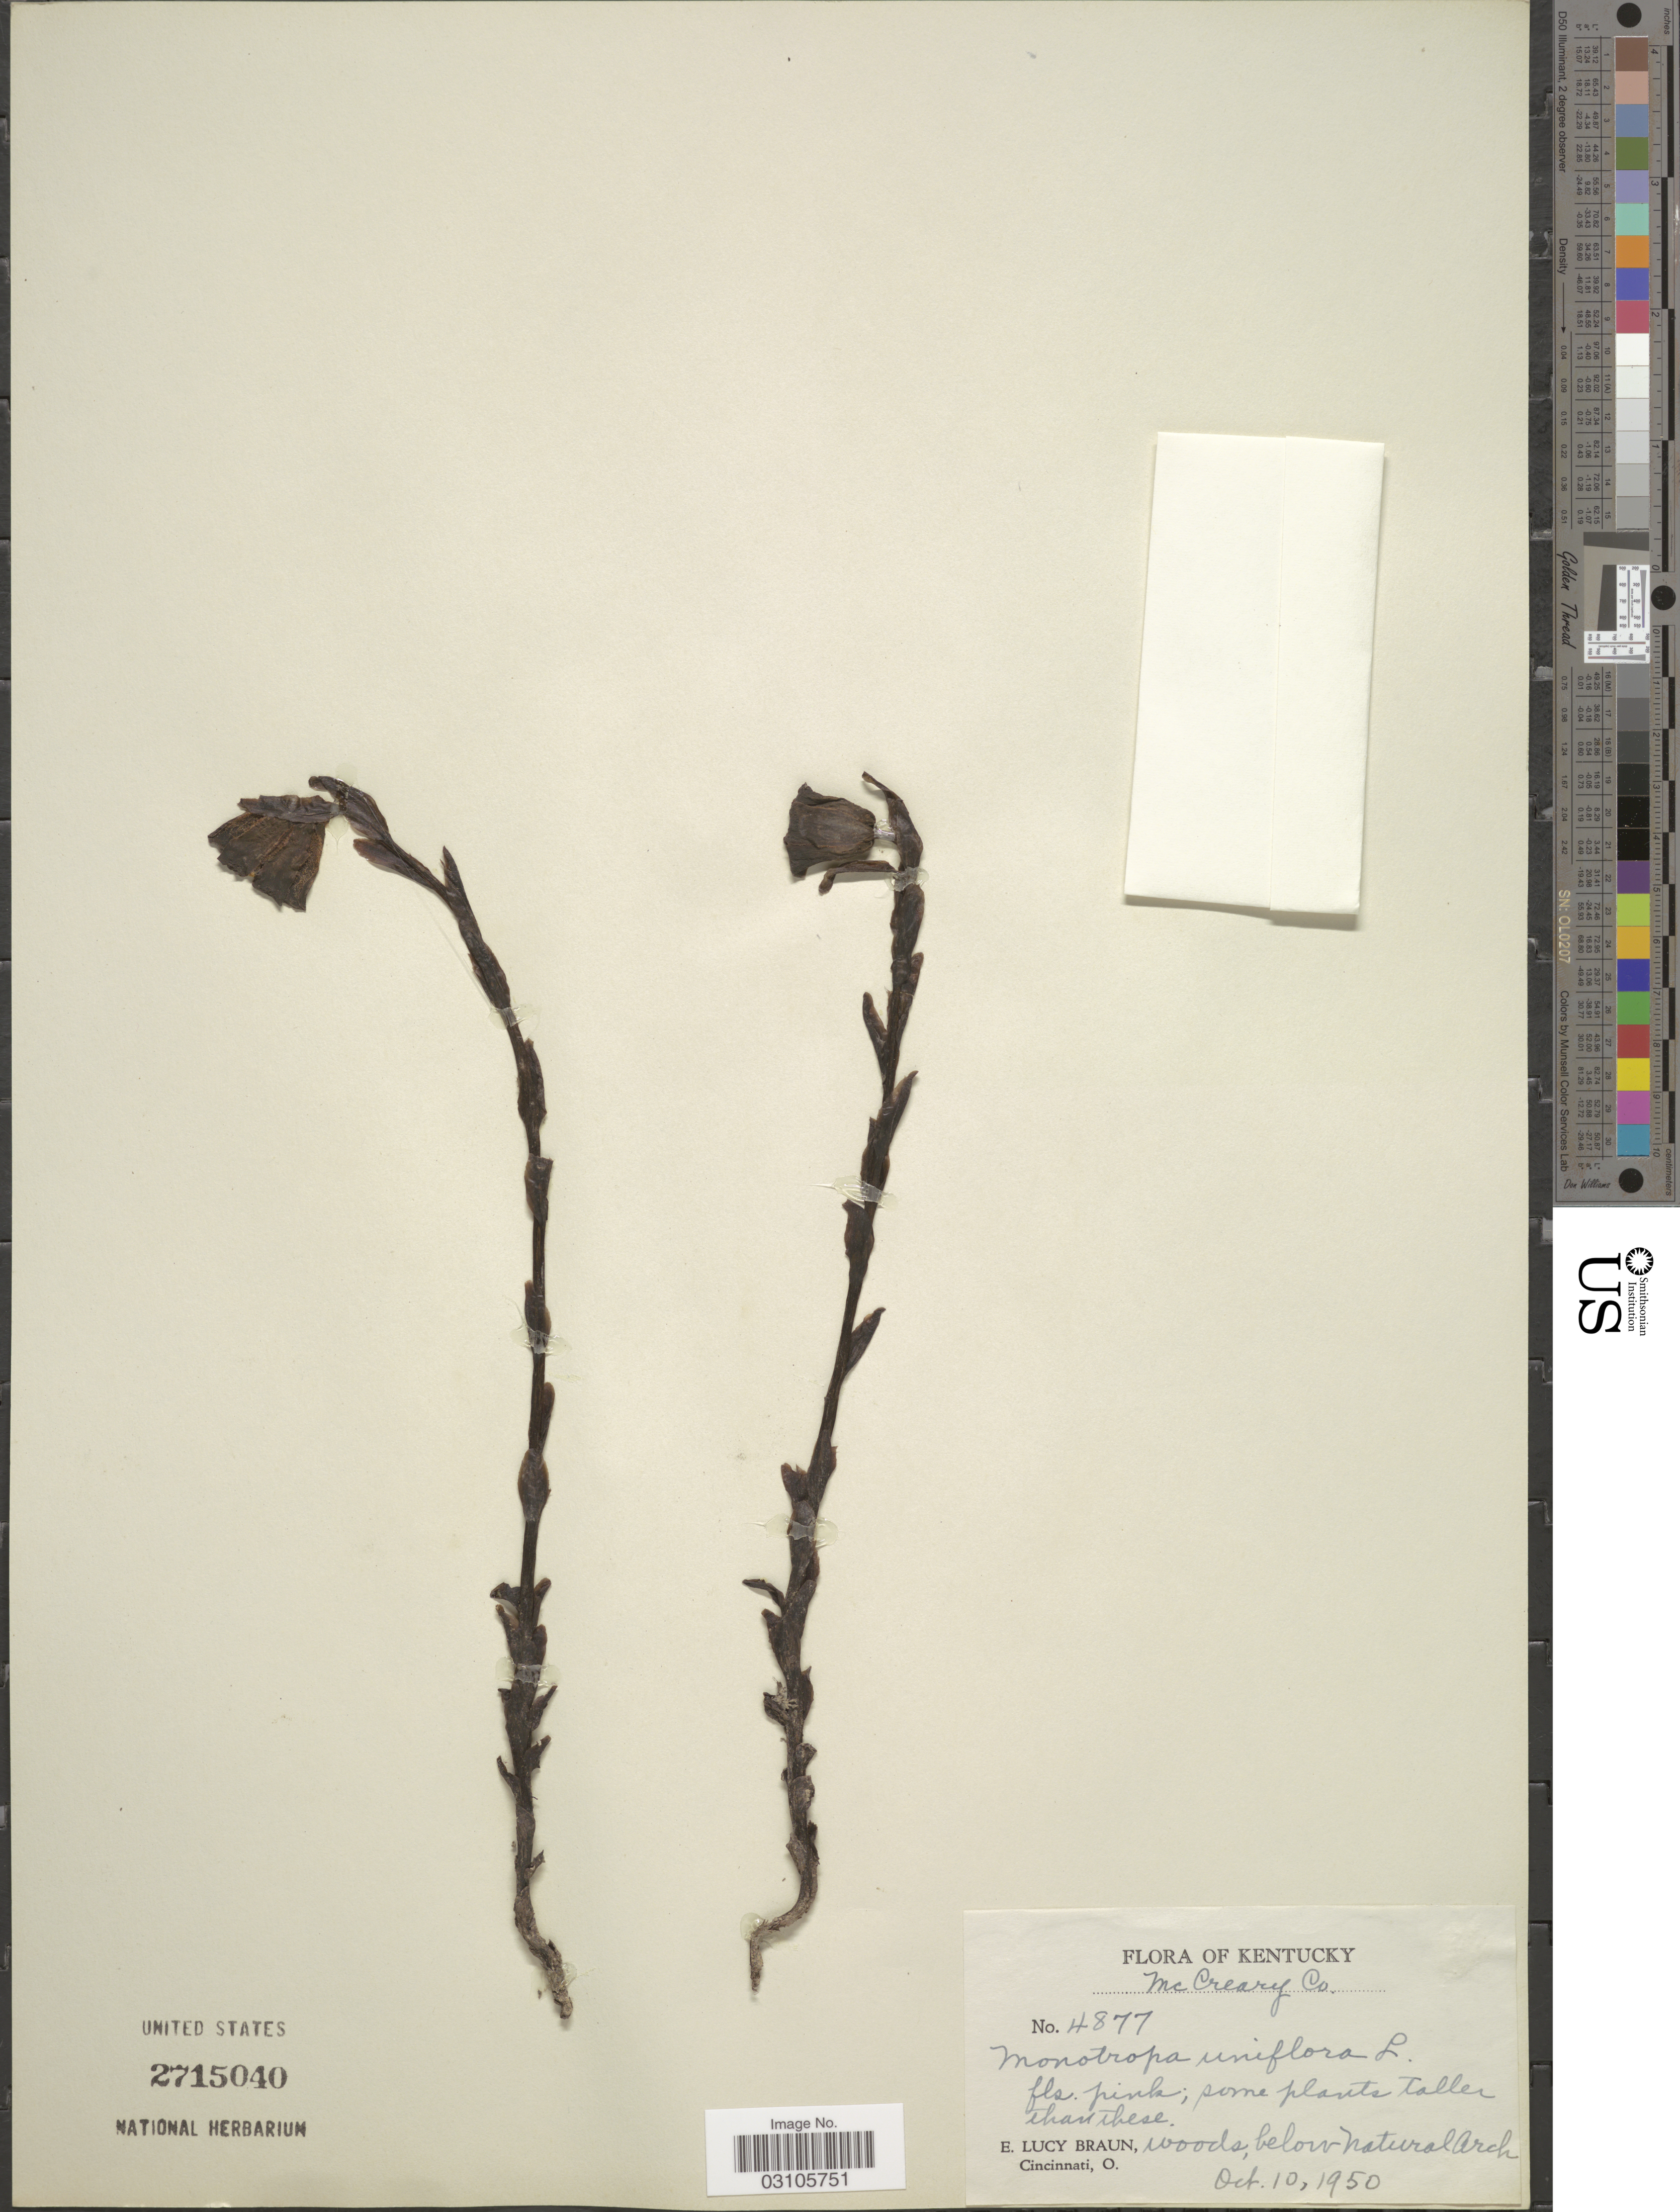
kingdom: Plantae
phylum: Tracheophyta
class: Magnoliopsida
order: Ericales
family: Ericaceae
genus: Monotropa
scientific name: Monotropa uniflora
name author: L.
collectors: E. L. Braun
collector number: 4877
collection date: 1950-10-10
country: United States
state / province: Kentucky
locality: McCreary Co. Below Natural Arch.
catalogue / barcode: US 2715040